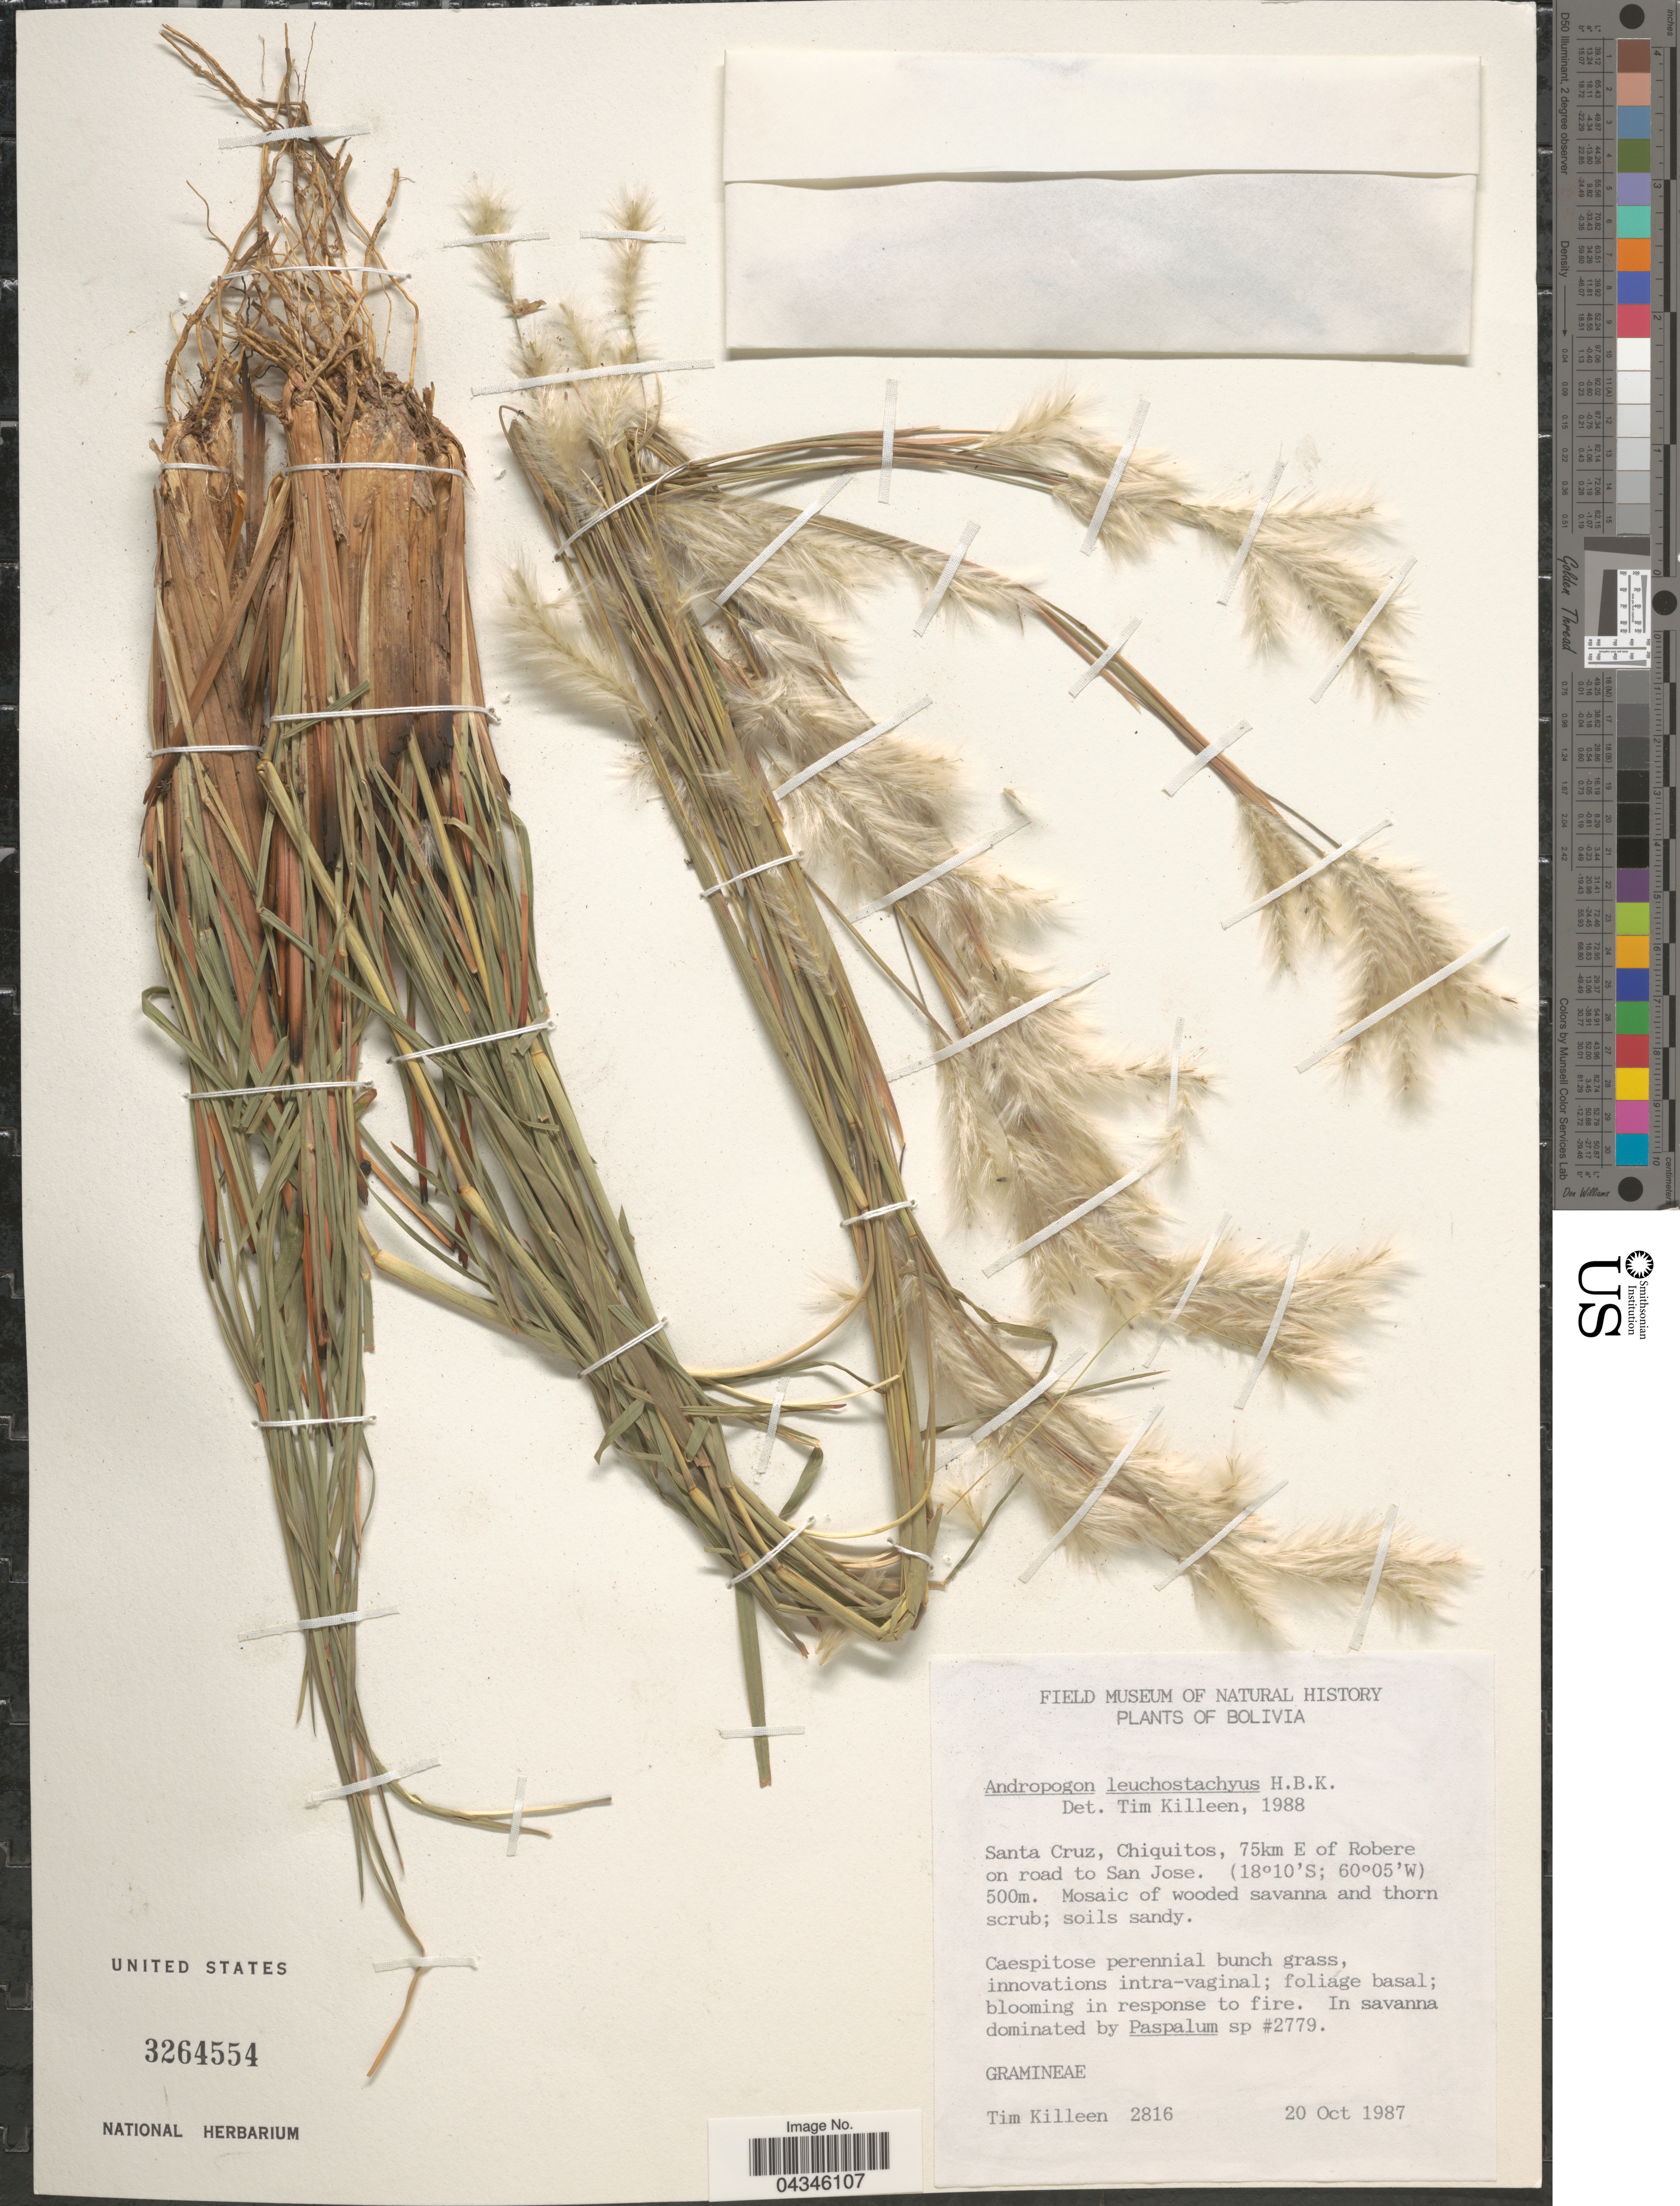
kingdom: Plantae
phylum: Tracheophyta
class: Liliopsida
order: Poales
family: Poaceae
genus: Andropogon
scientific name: Andropogon leucostachyus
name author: Kunth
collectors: T. J. Killeen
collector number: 2816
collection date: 1987-10-20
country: Bolivia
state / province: Santa Cruz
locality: Chiquitos, 75km E of Robere on road to San Jose.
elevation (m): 500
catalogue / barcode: US 3264554